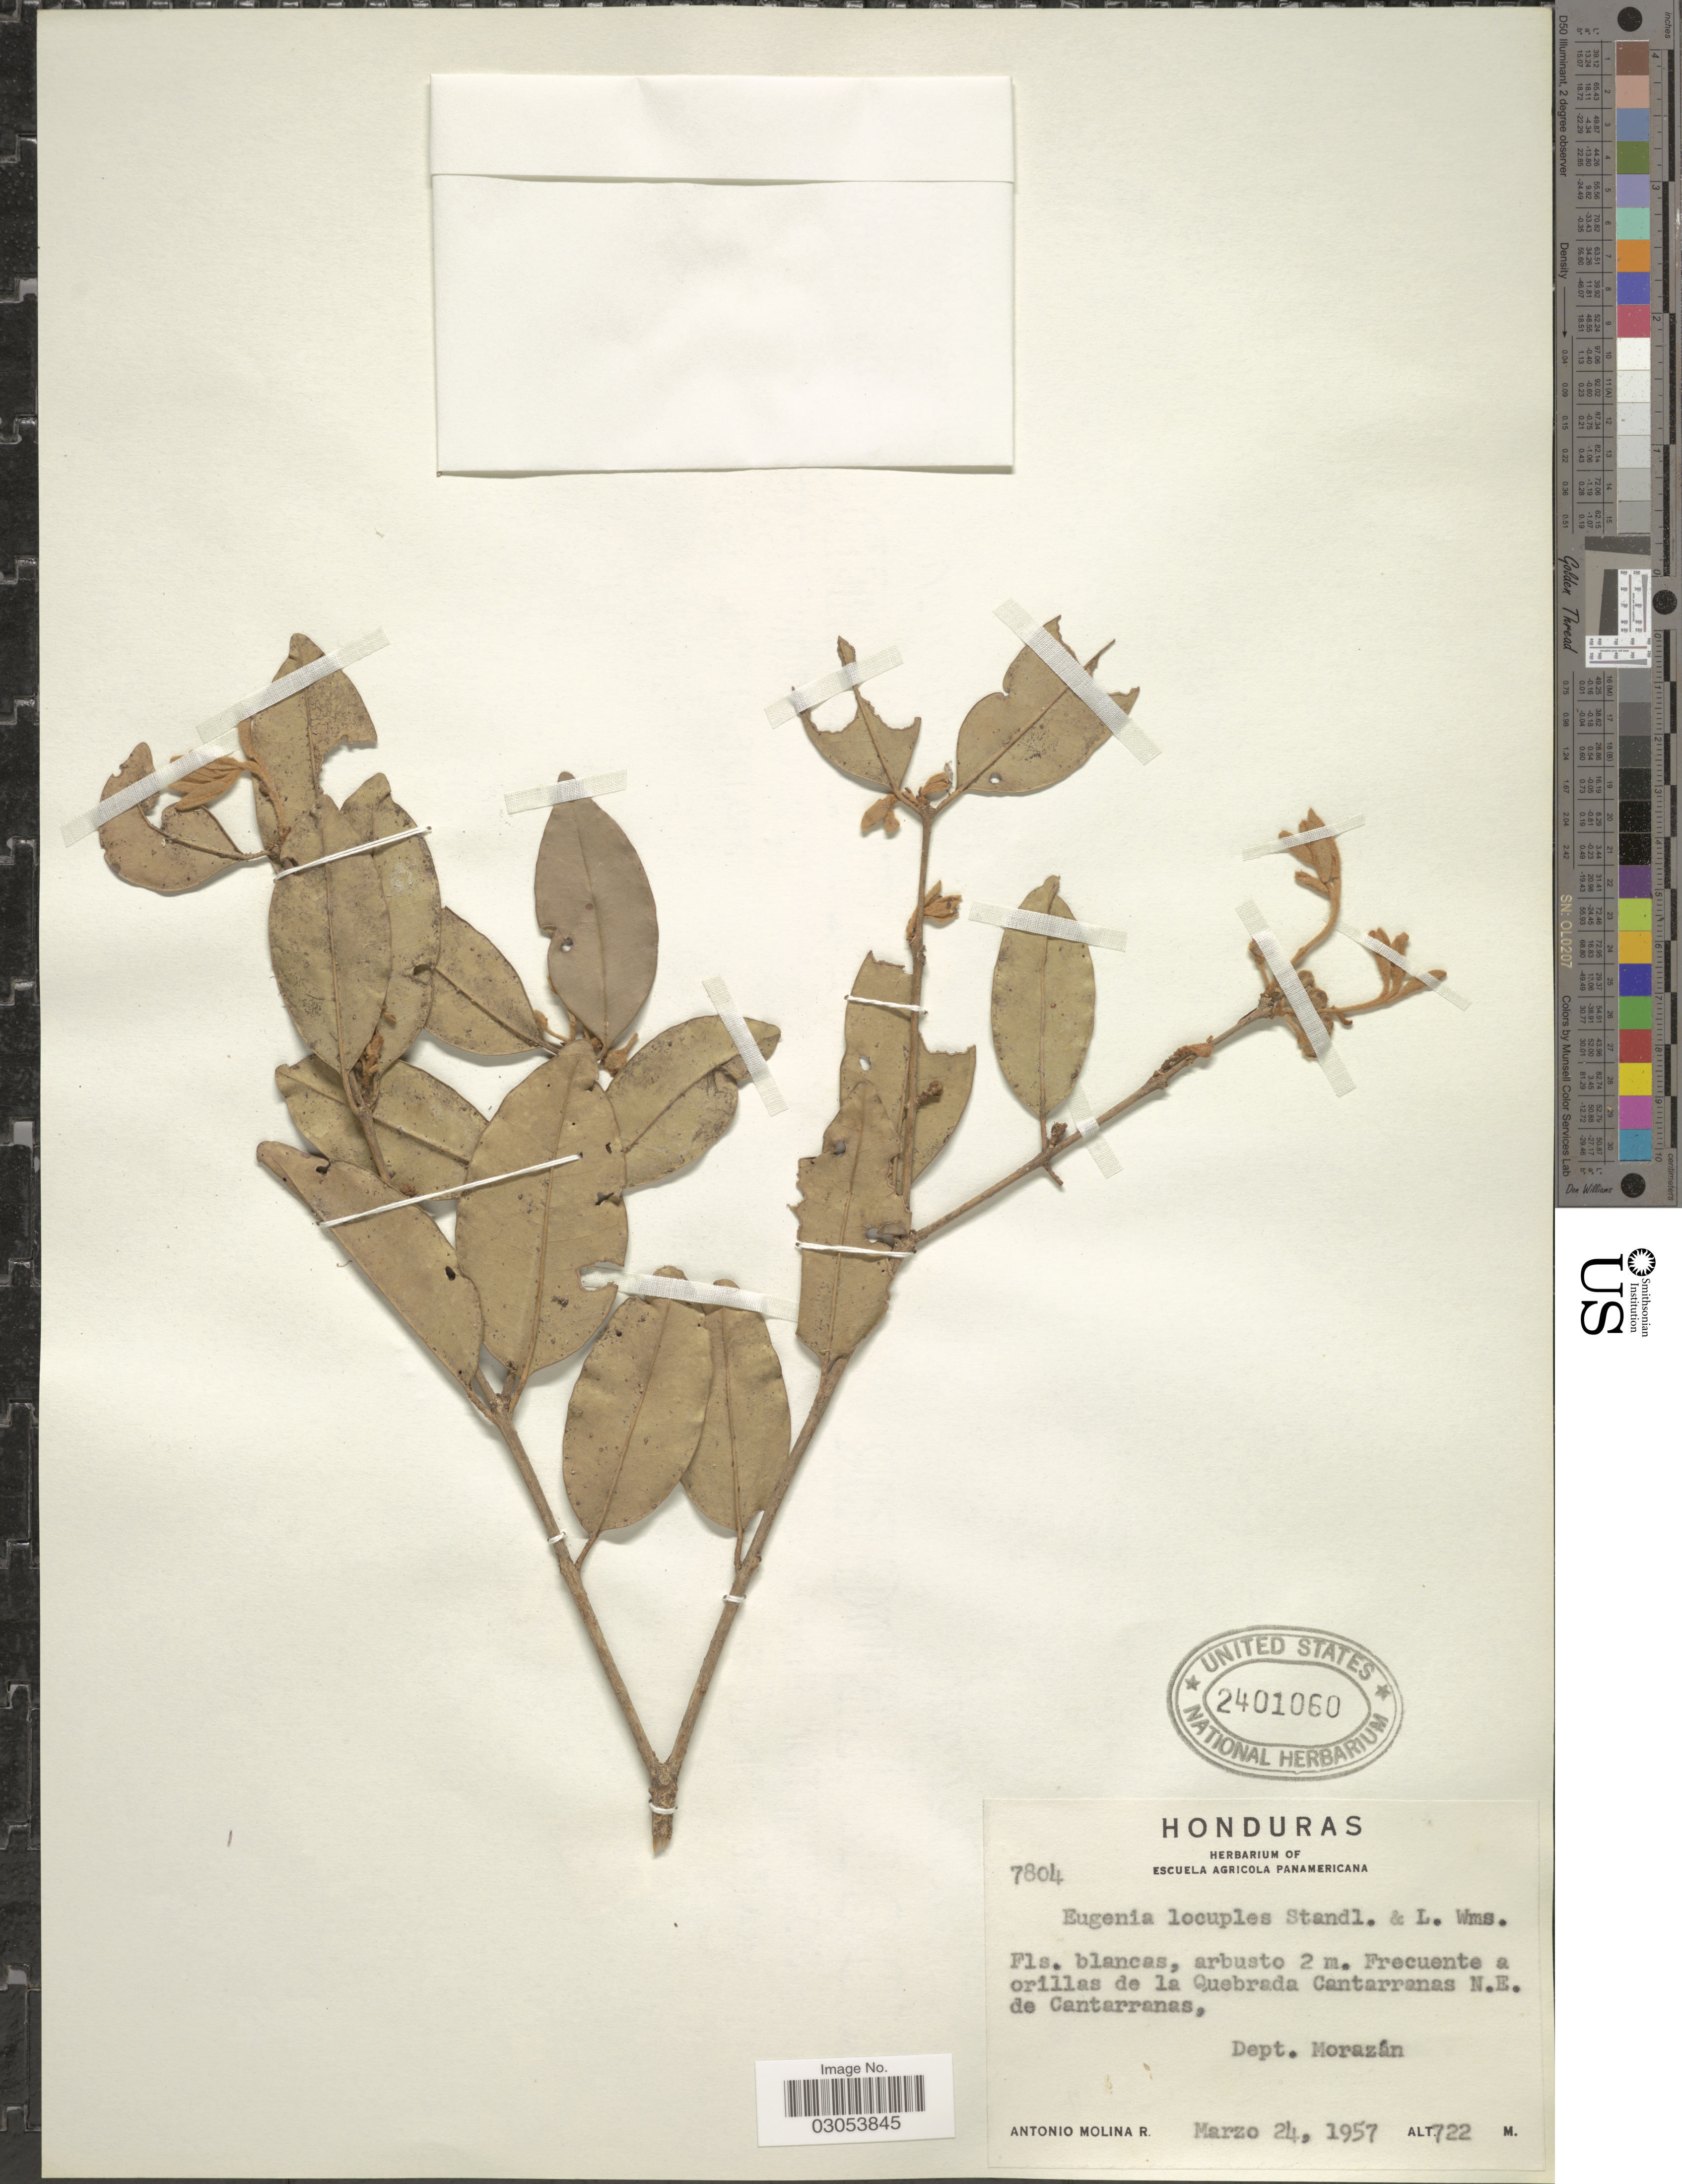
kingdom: Plantae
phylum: Tracheophyta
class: Magnoliopsida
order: Myrtales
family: Myrtaceae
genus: Eugenia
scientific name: Eugenia locuples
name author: Standl. & L.O. Williams ex Barrie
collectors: A. Molina R.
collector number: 7804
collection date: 1957-03-24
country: Honduras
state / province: Fco. Morazán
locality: Frecuente a orillas de la Quebrada Cantarranas N.E. de Cantarranas, Dept. Morazán.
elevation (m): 722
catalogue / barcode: US 2401060